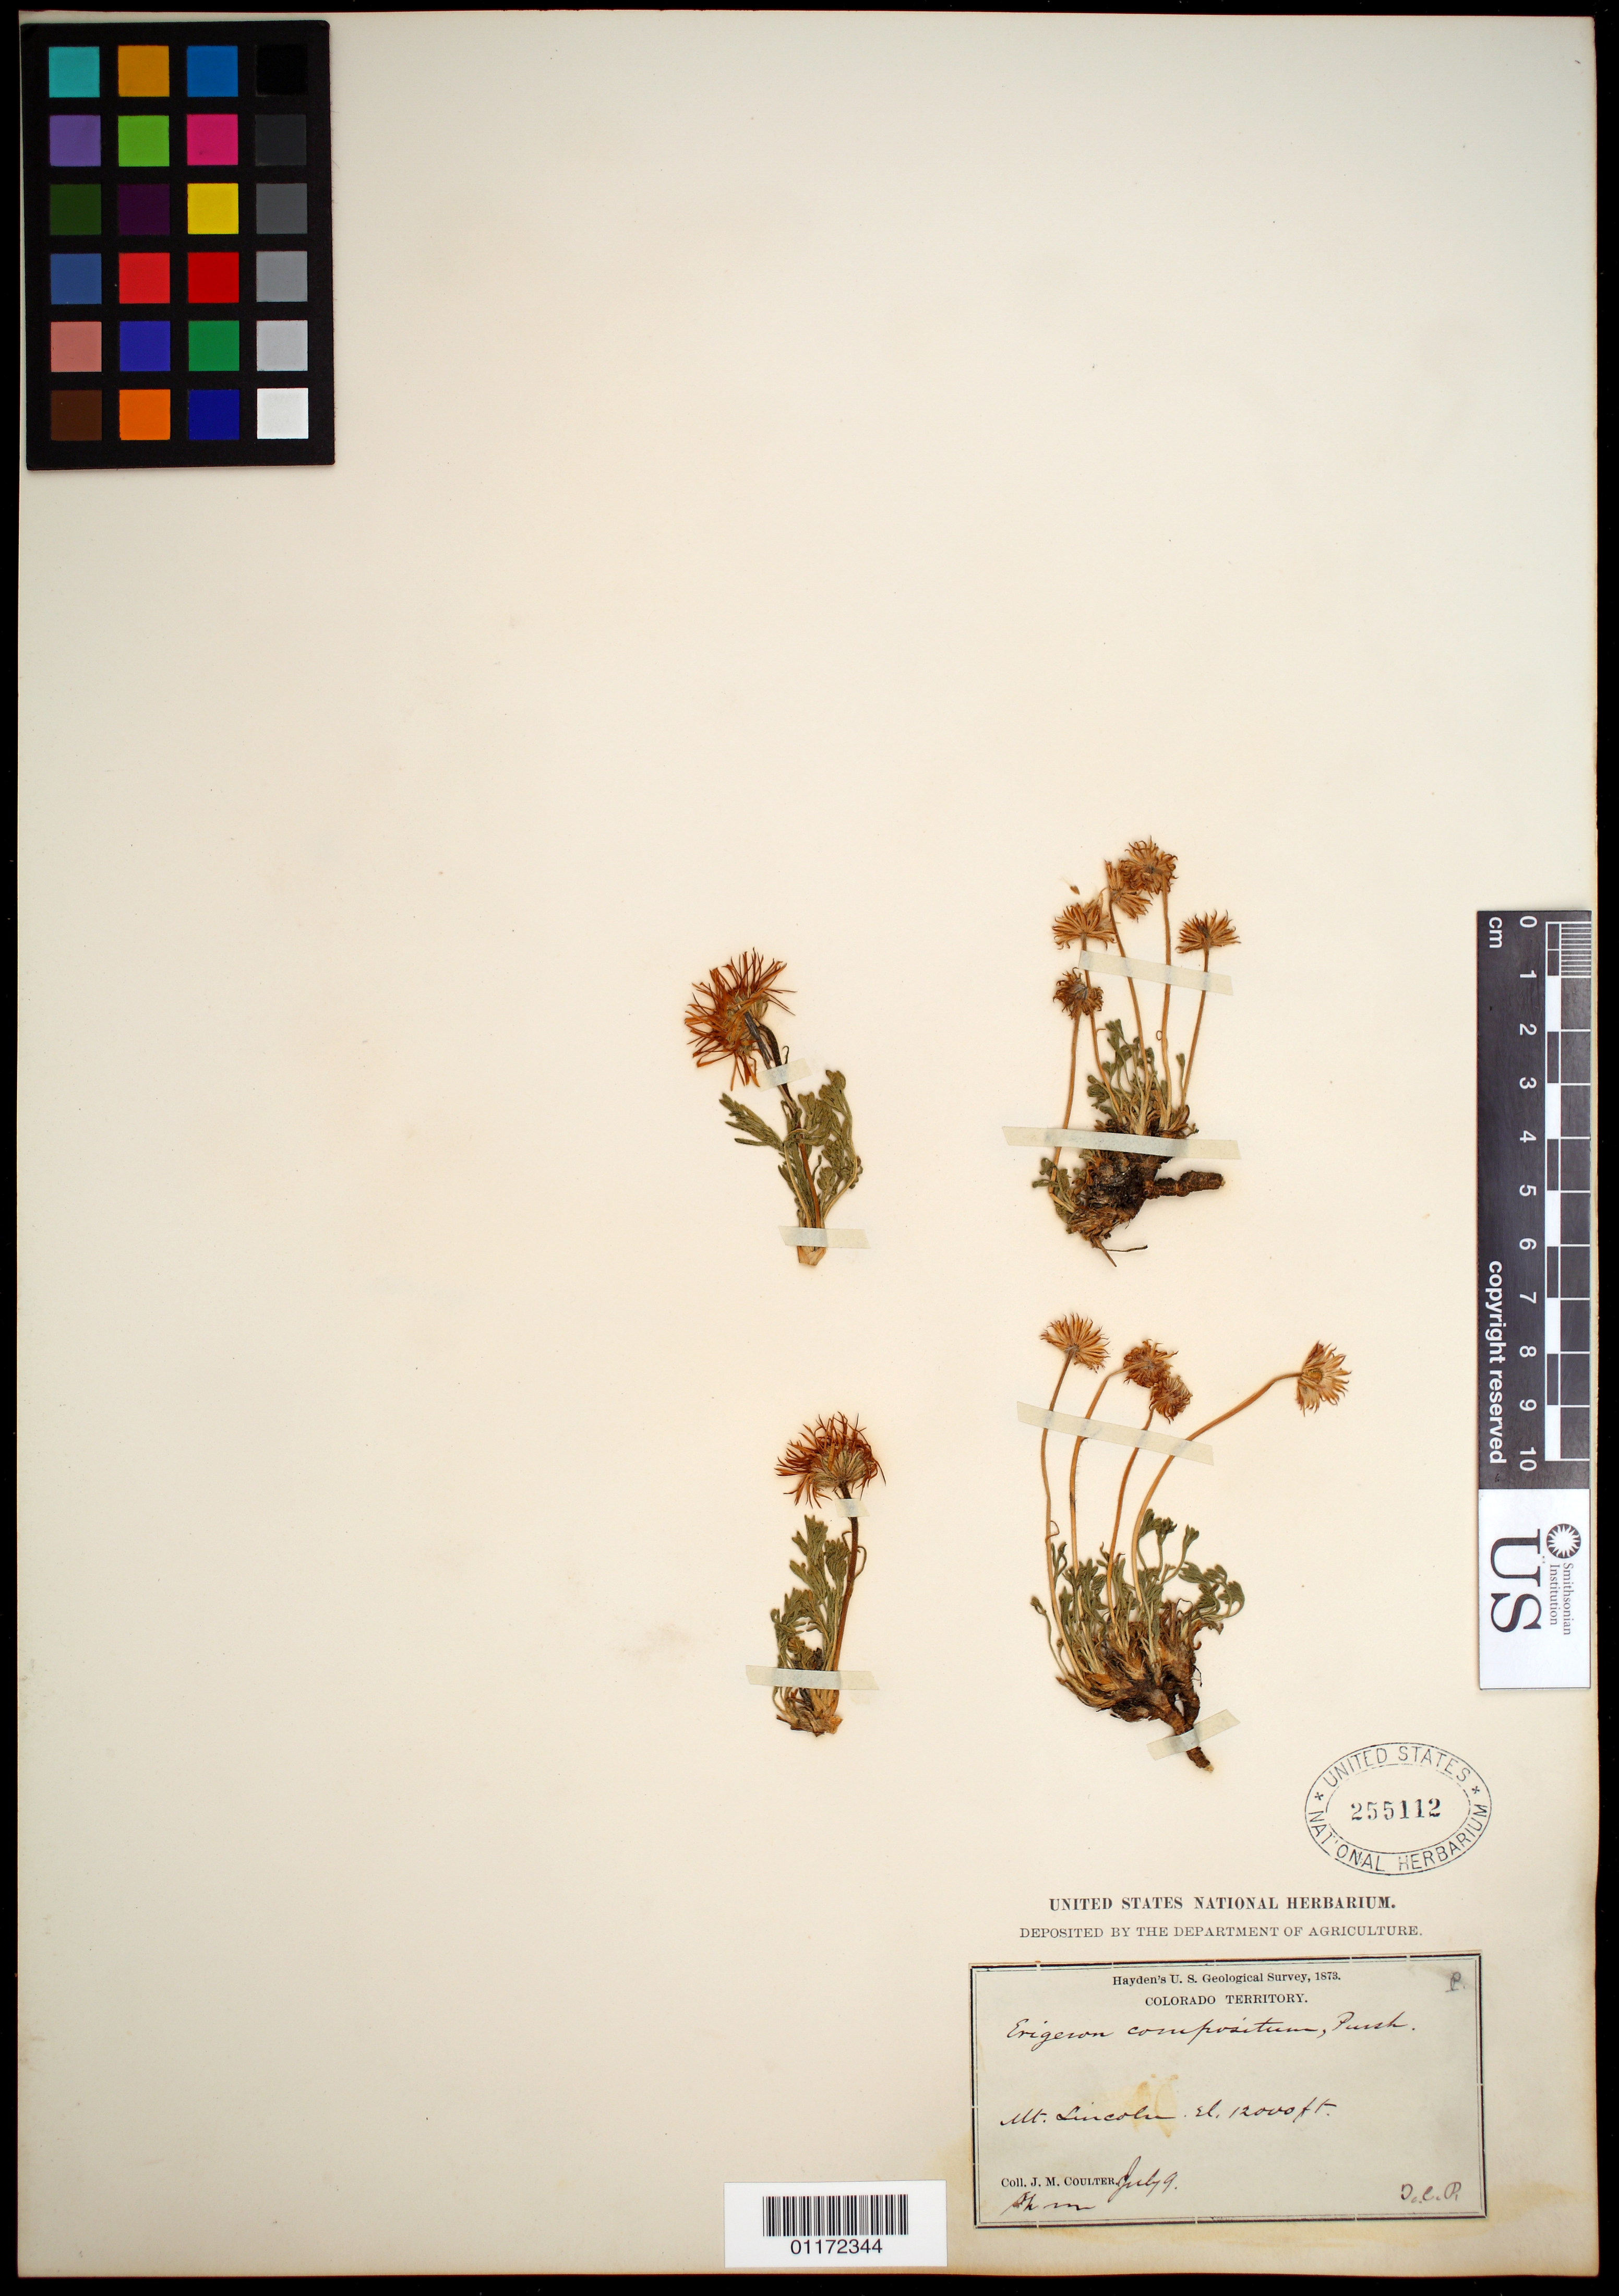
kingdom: Plantae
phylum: Tracheophyta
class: Magnoliopsida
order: Asterales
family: Asteraceae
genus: Erigeron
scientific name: Erigeron compositus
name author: Pursh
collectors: J. M. Coulter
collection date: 1873-07-06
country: United States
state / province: Colorado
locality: Mt. Lincoln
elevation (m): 3658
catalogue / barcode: US 255112